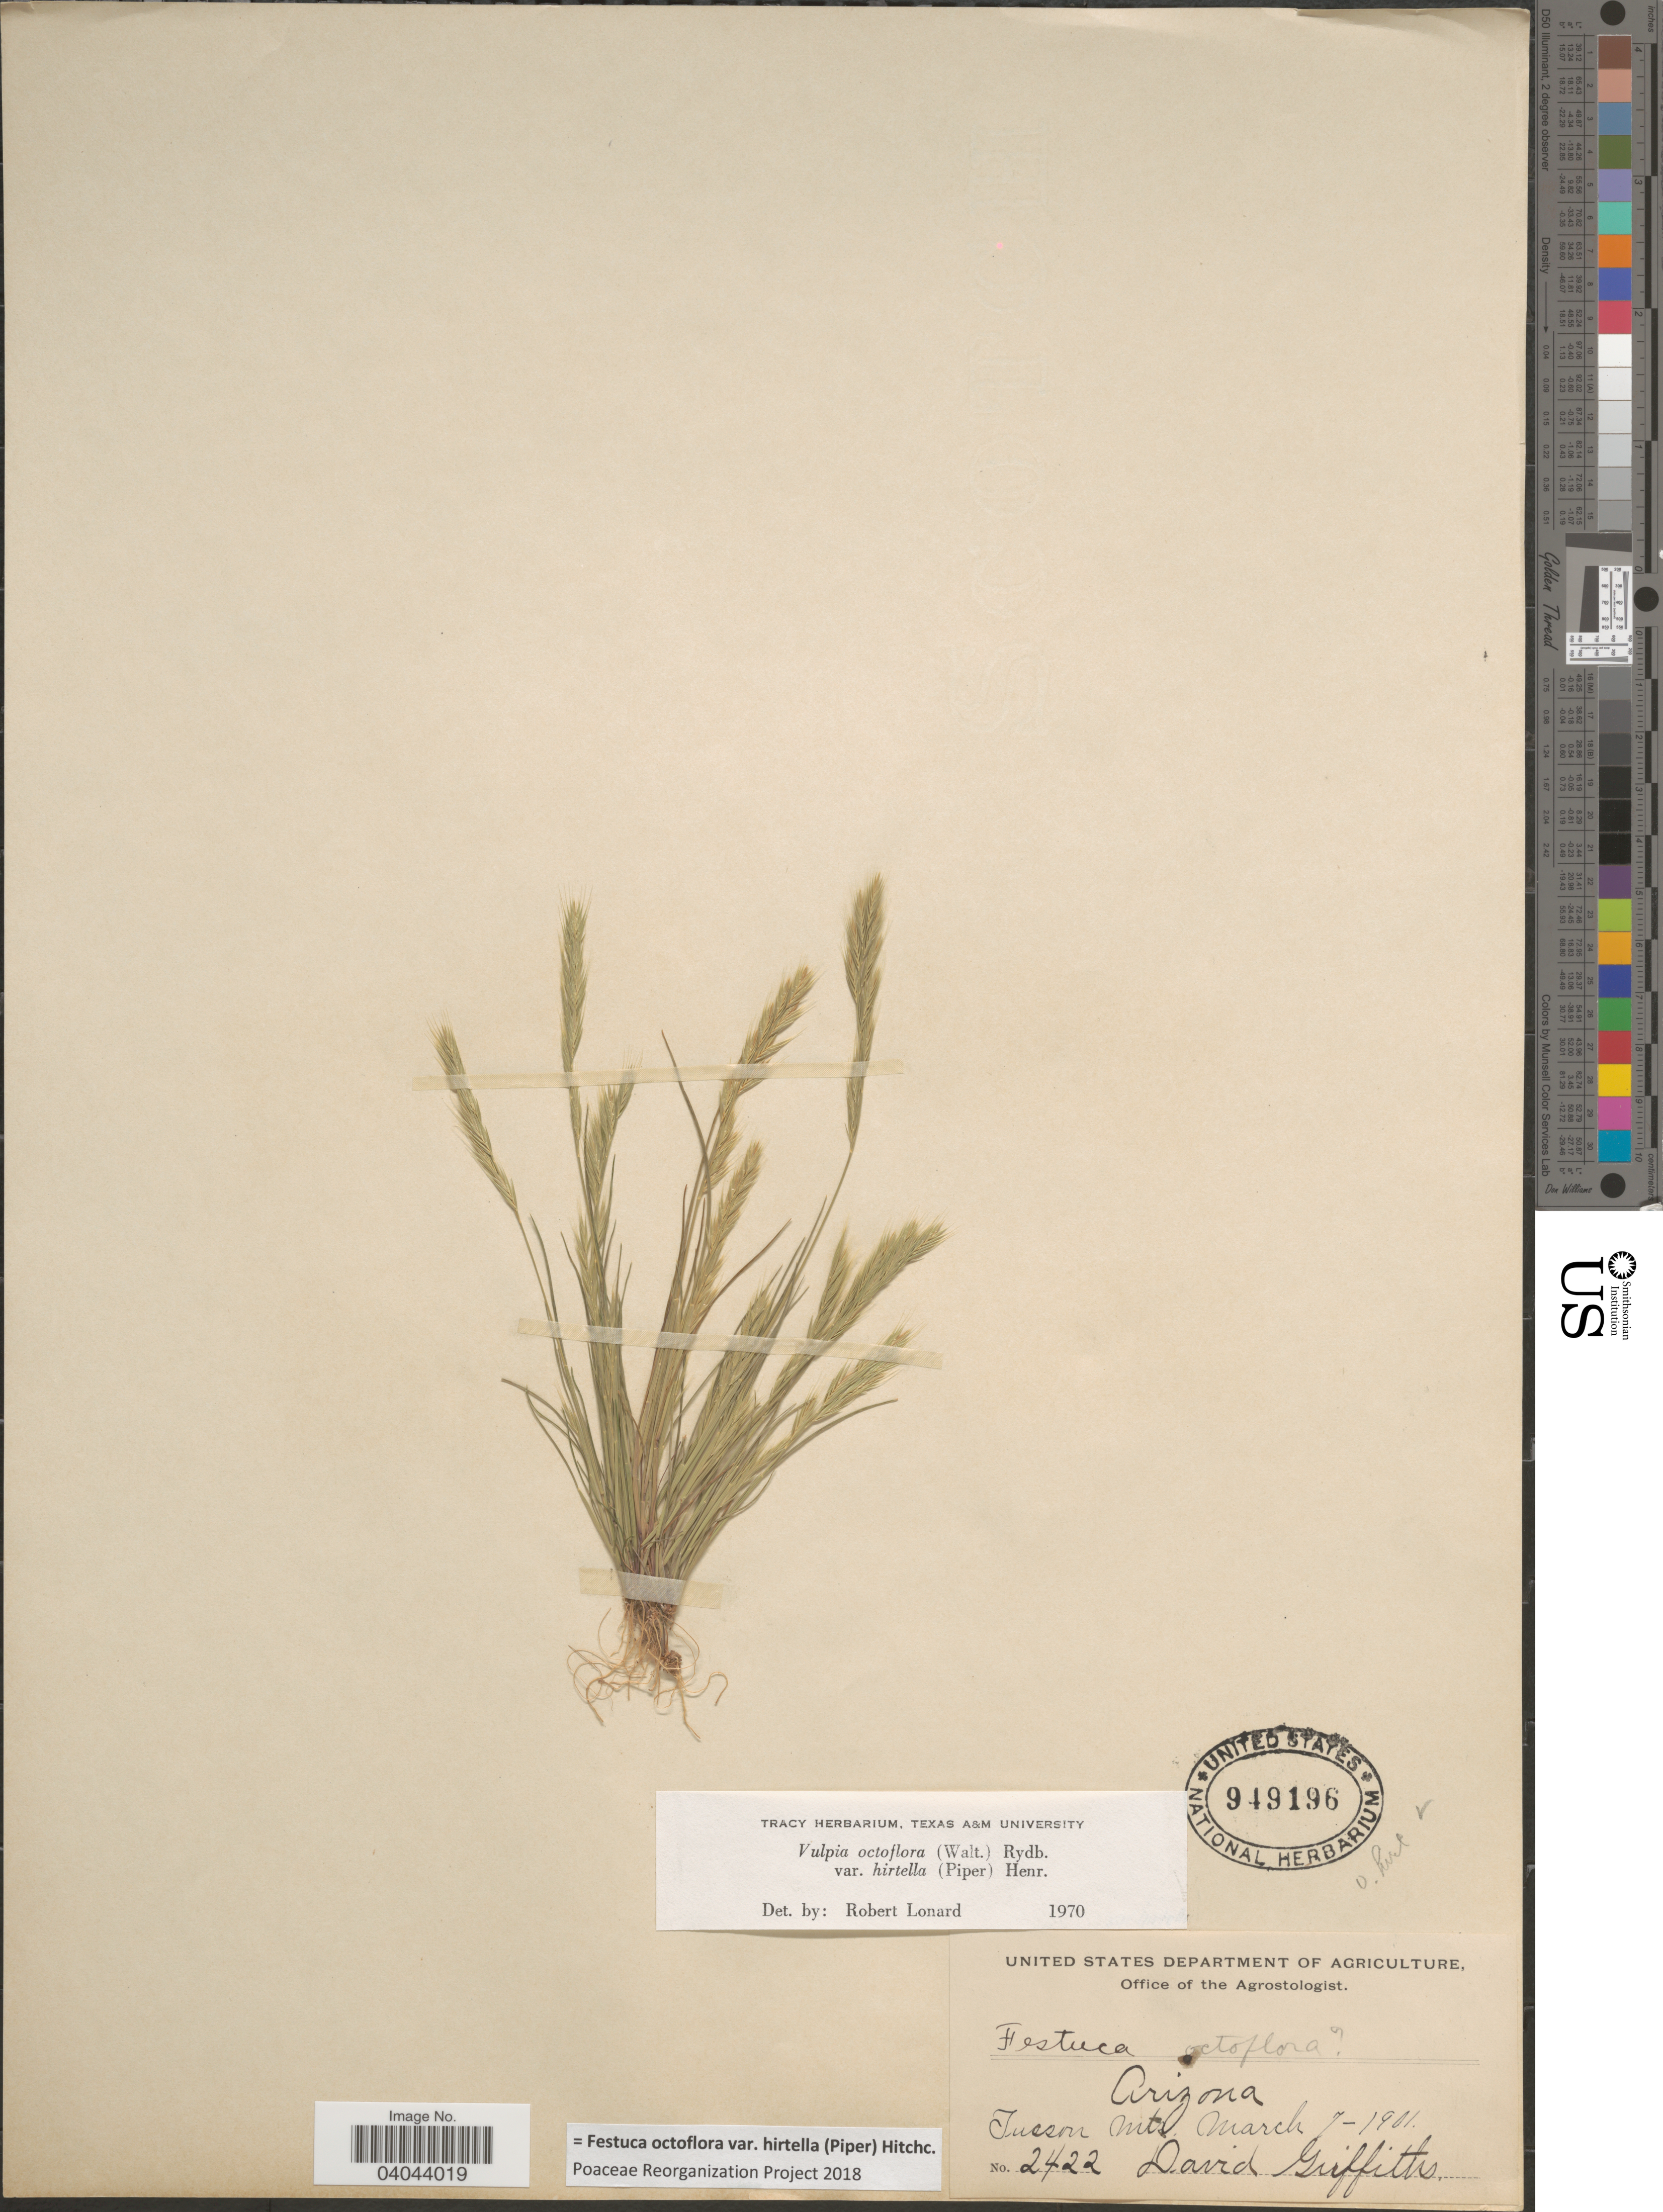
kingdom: Plantae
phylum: Tracheophyta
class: Liliopsida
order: Poales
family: Poaceae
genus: Festuca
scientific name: Festuca octoflora var. hirtella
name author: Piper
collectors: D. Griffiths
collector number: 2422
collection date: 1901-03-07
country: United States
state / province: Arizona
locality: Tucson Mts.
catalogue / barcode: US 949196